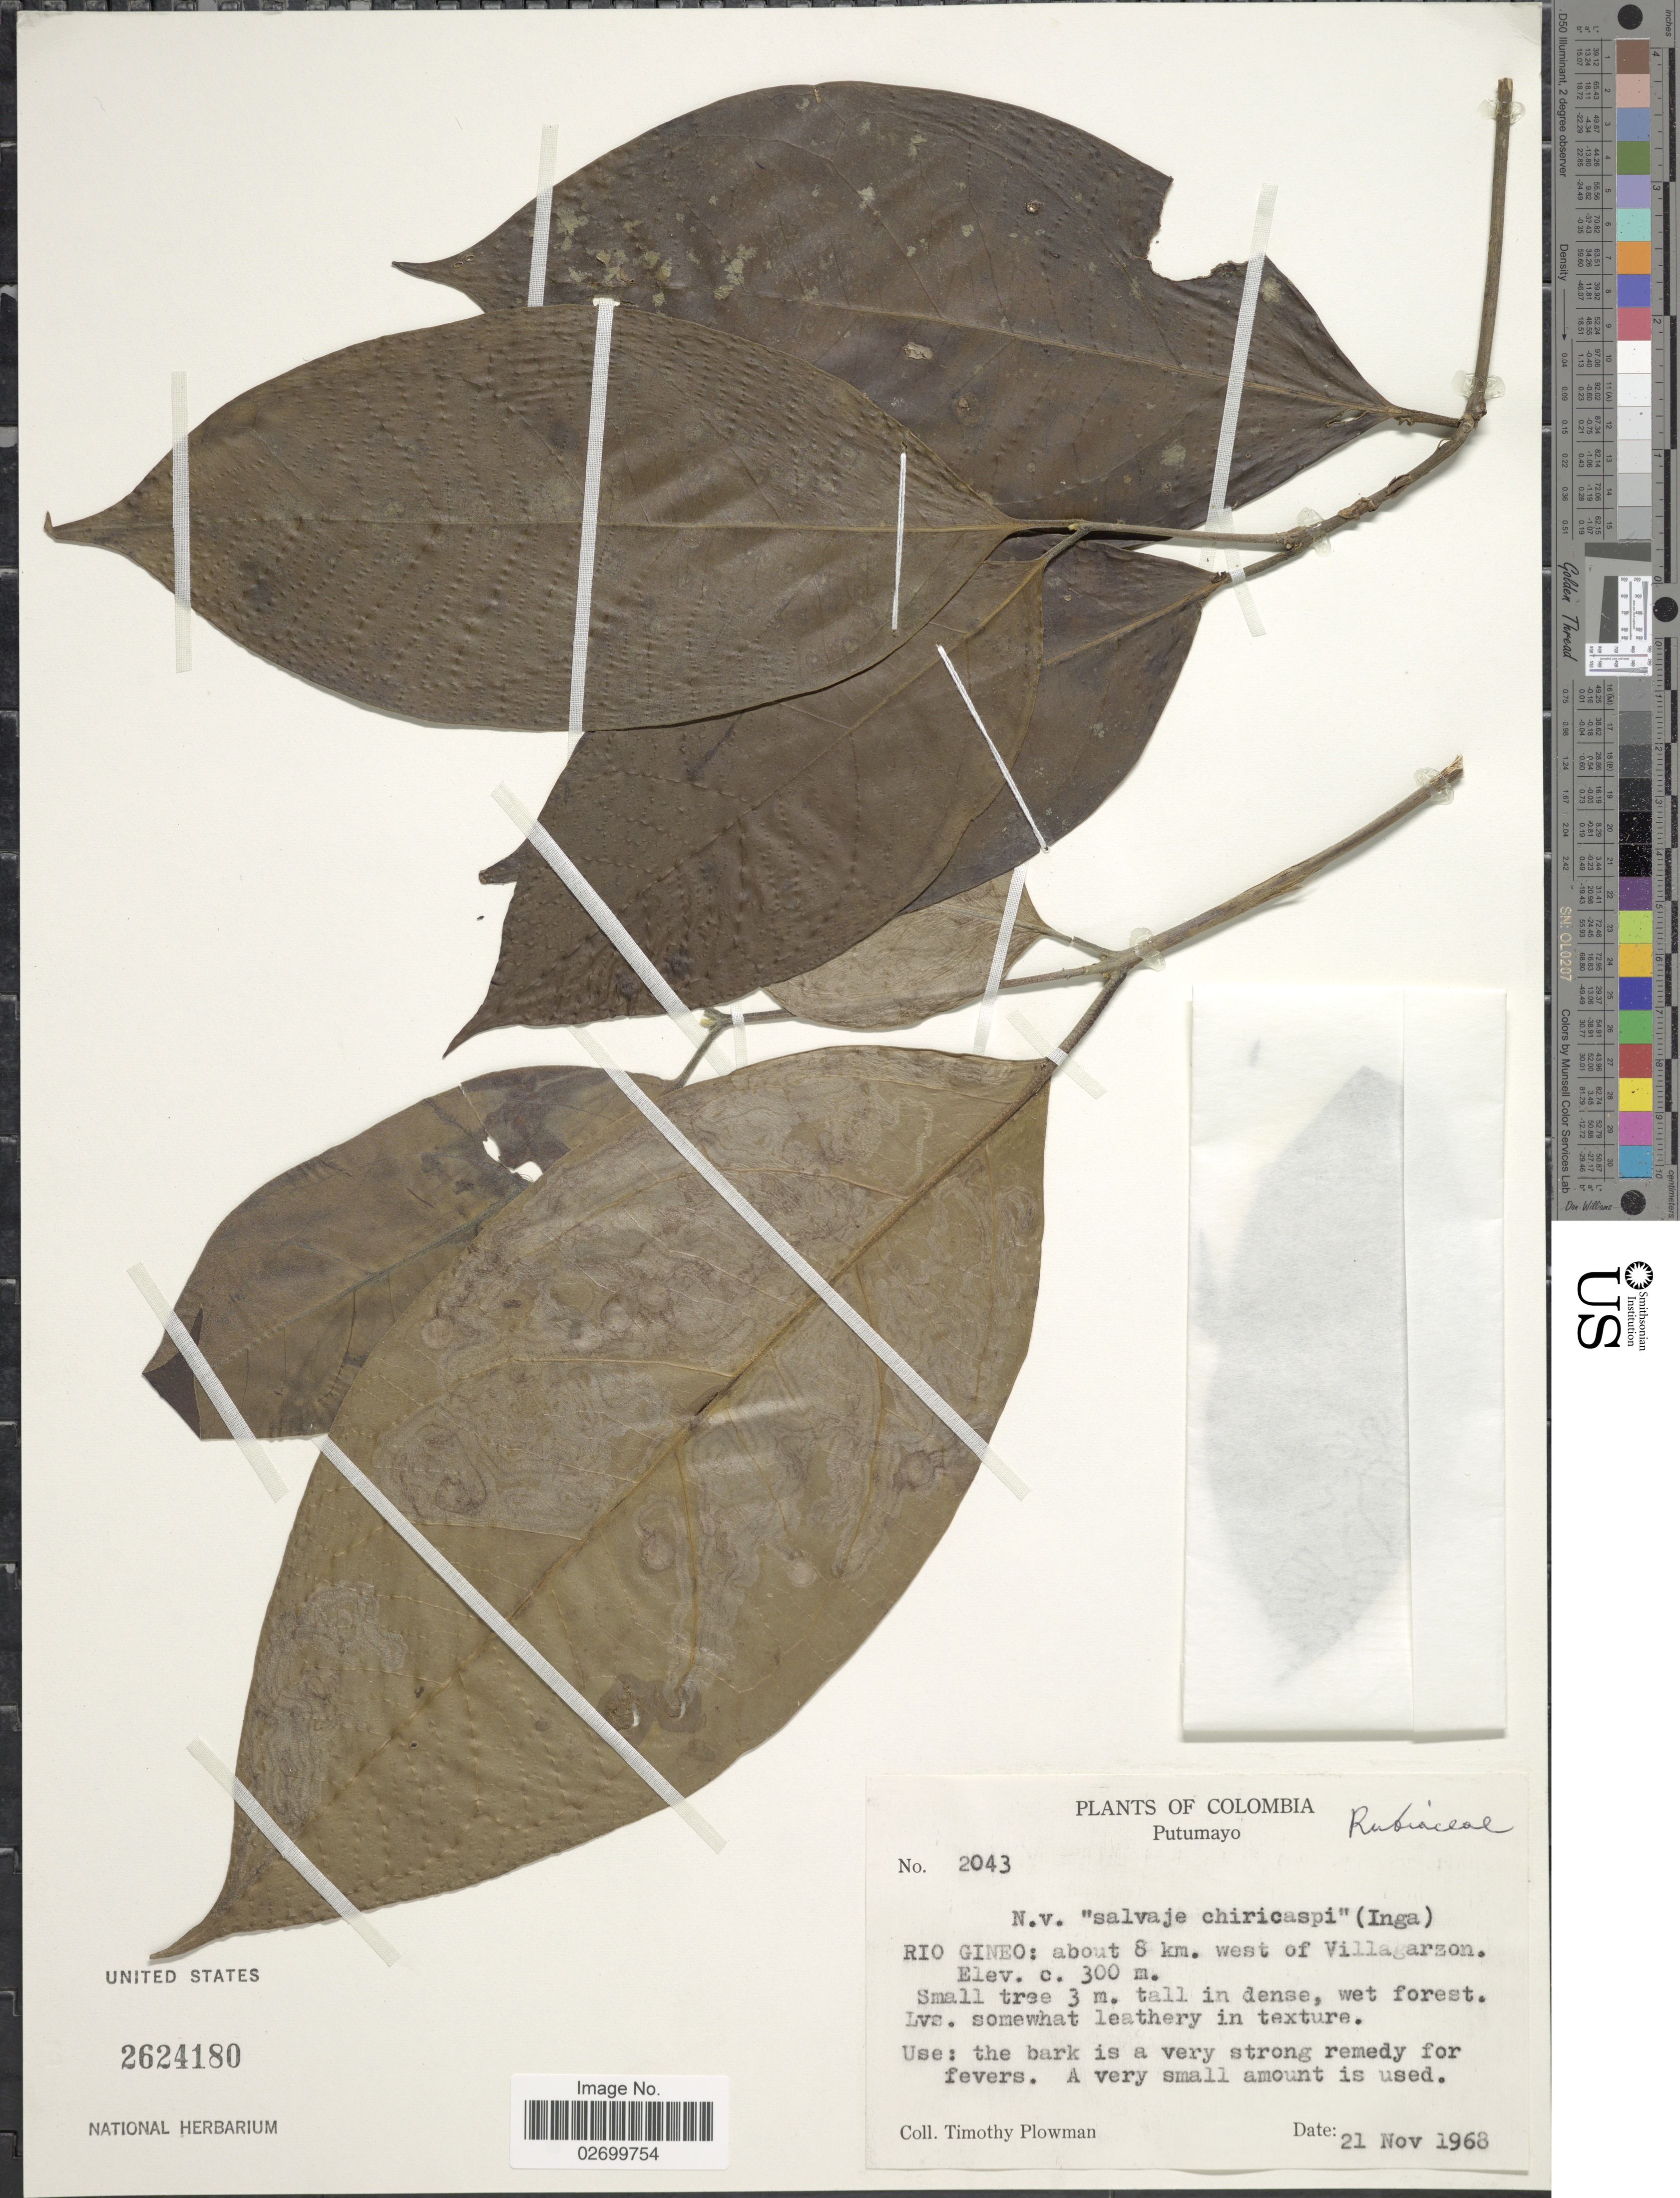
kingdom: Plantae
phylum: Tracheophyta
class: Magnoliopsida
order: Gentianales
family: Rubiaceae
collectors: T. Plowman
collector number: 2043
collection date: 1968-11-21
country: Colombia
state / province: Putumayo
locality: Rio Gineo: about 8 km. west of Villagarzon.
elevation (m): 300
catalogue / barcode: US 2624180